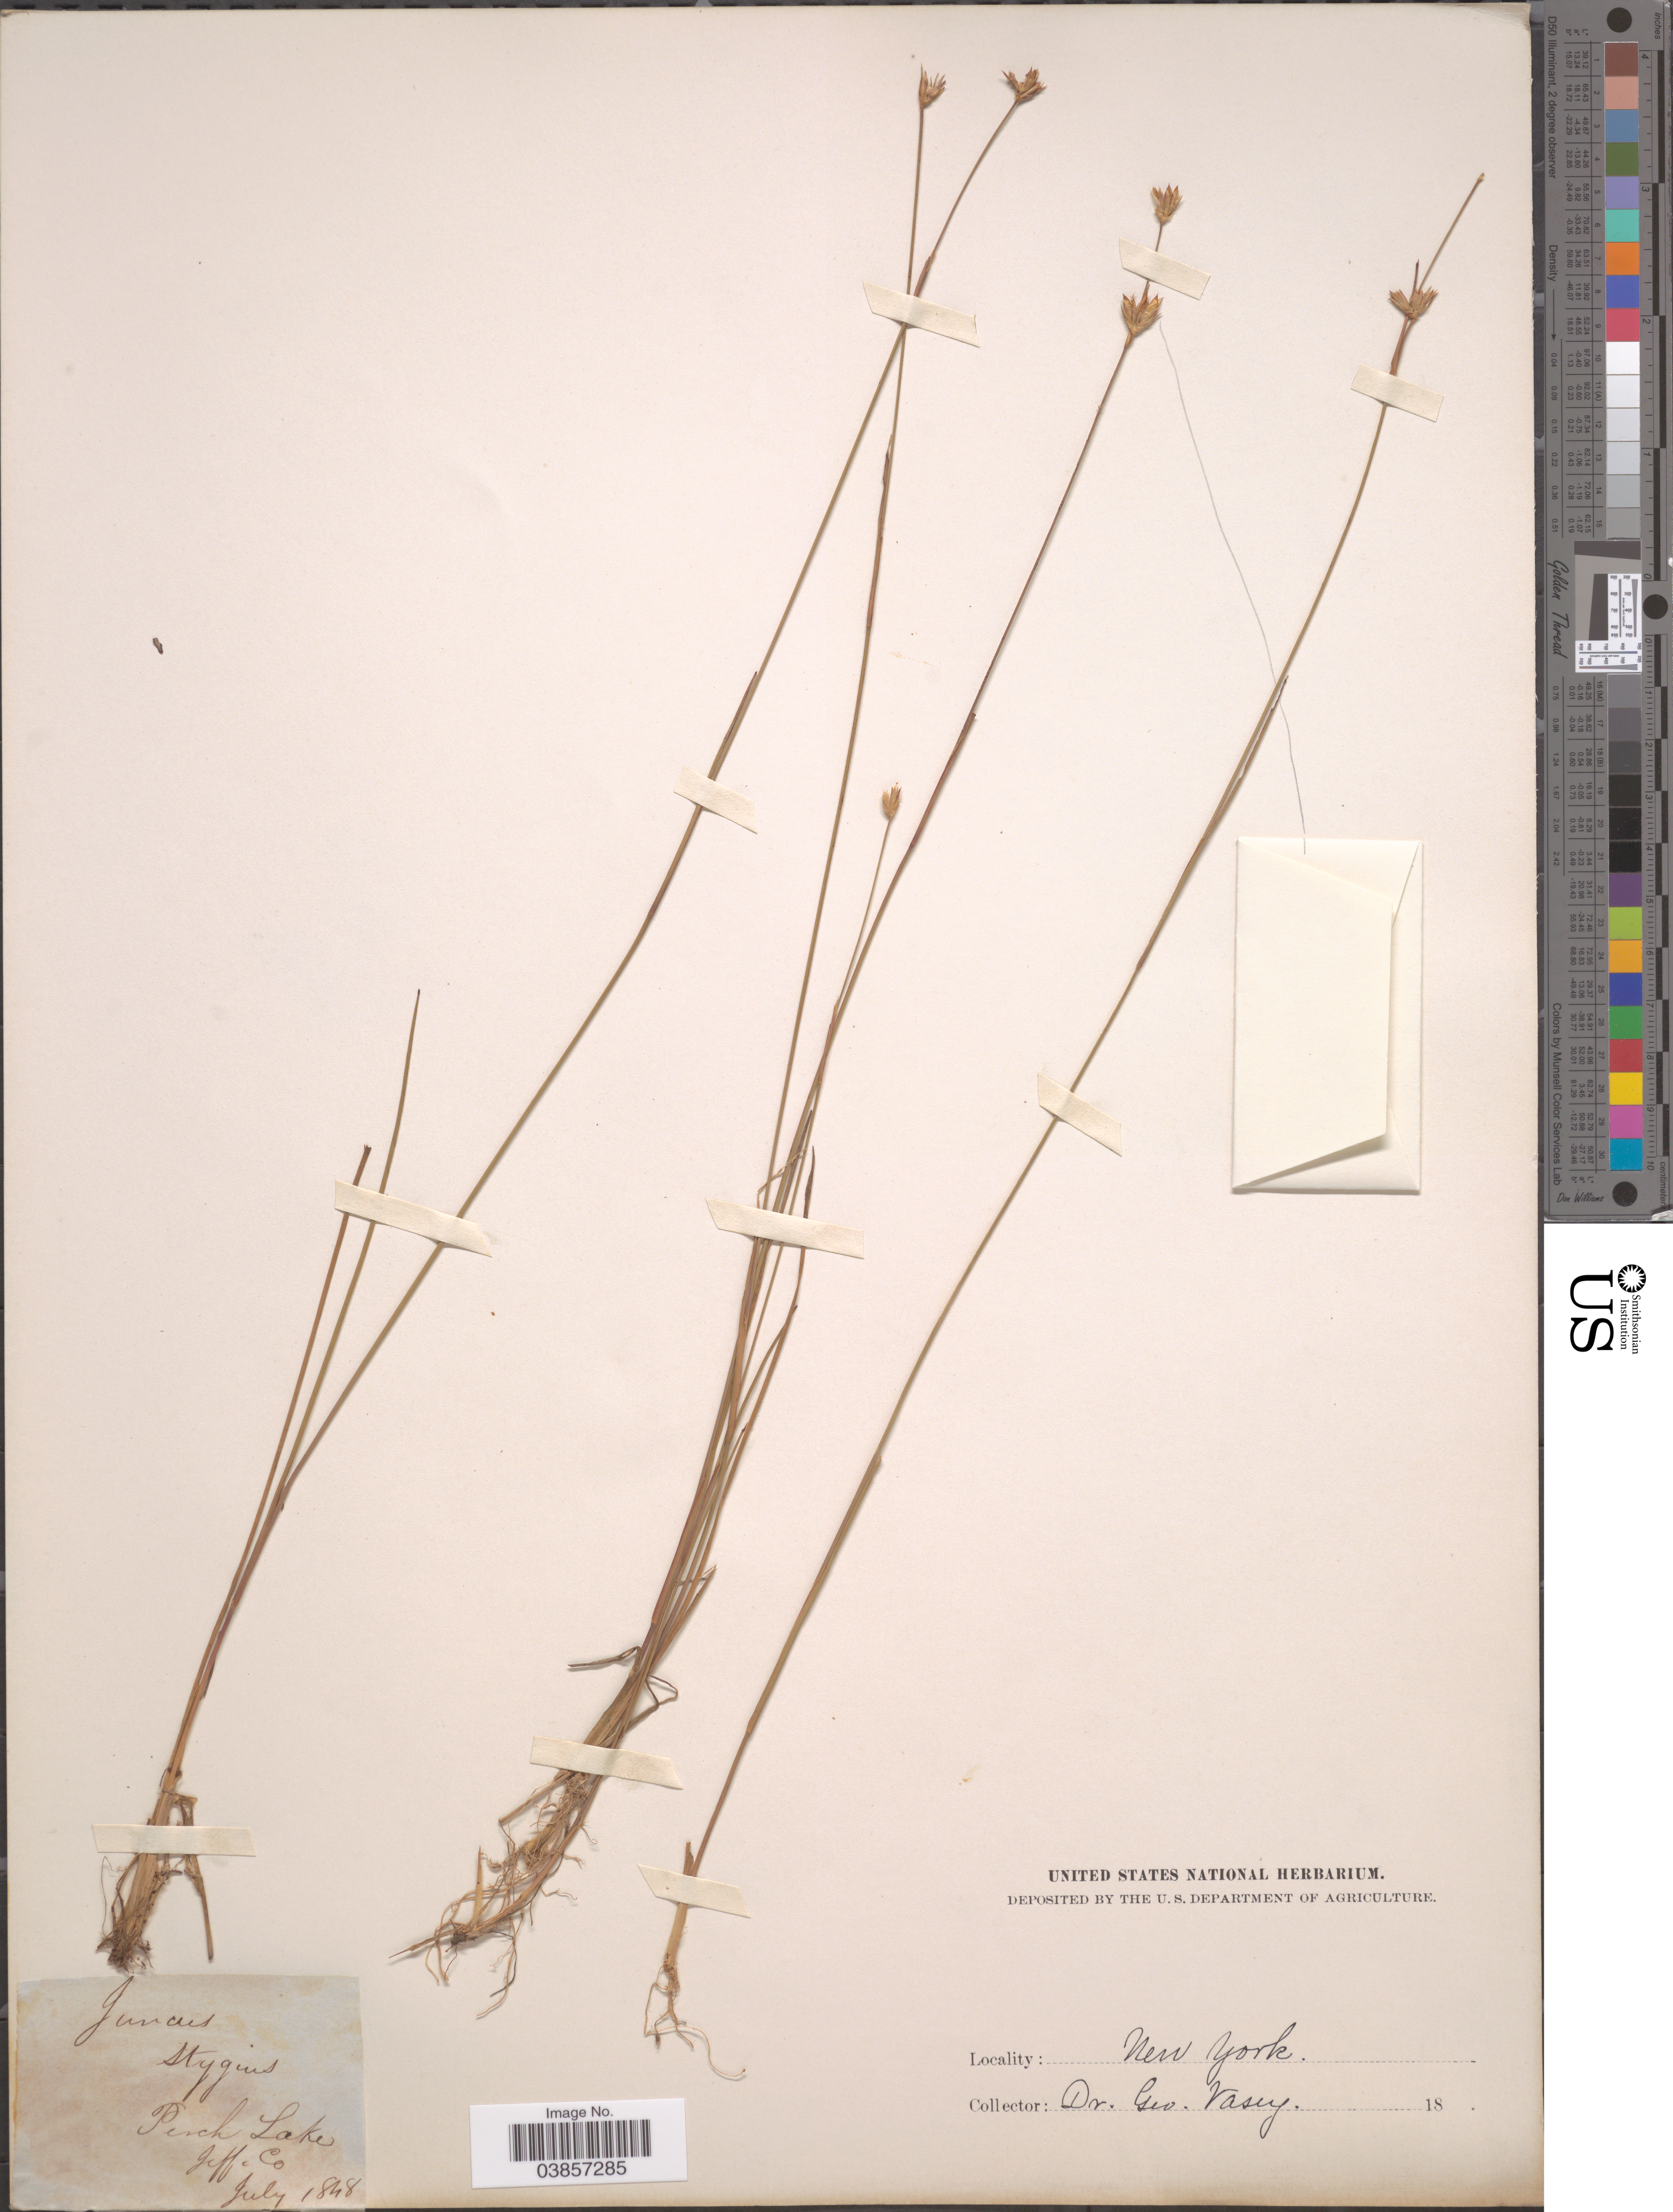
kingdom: Plantae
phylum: Tracheophyta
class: Liliopsida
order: Poales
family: Juncaceae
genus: Juncus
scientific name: Juncus stygius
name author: L.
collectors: G. R. Vasey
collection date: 1848-07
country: United States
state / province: New York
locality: Perch Lake, Jeff Co.